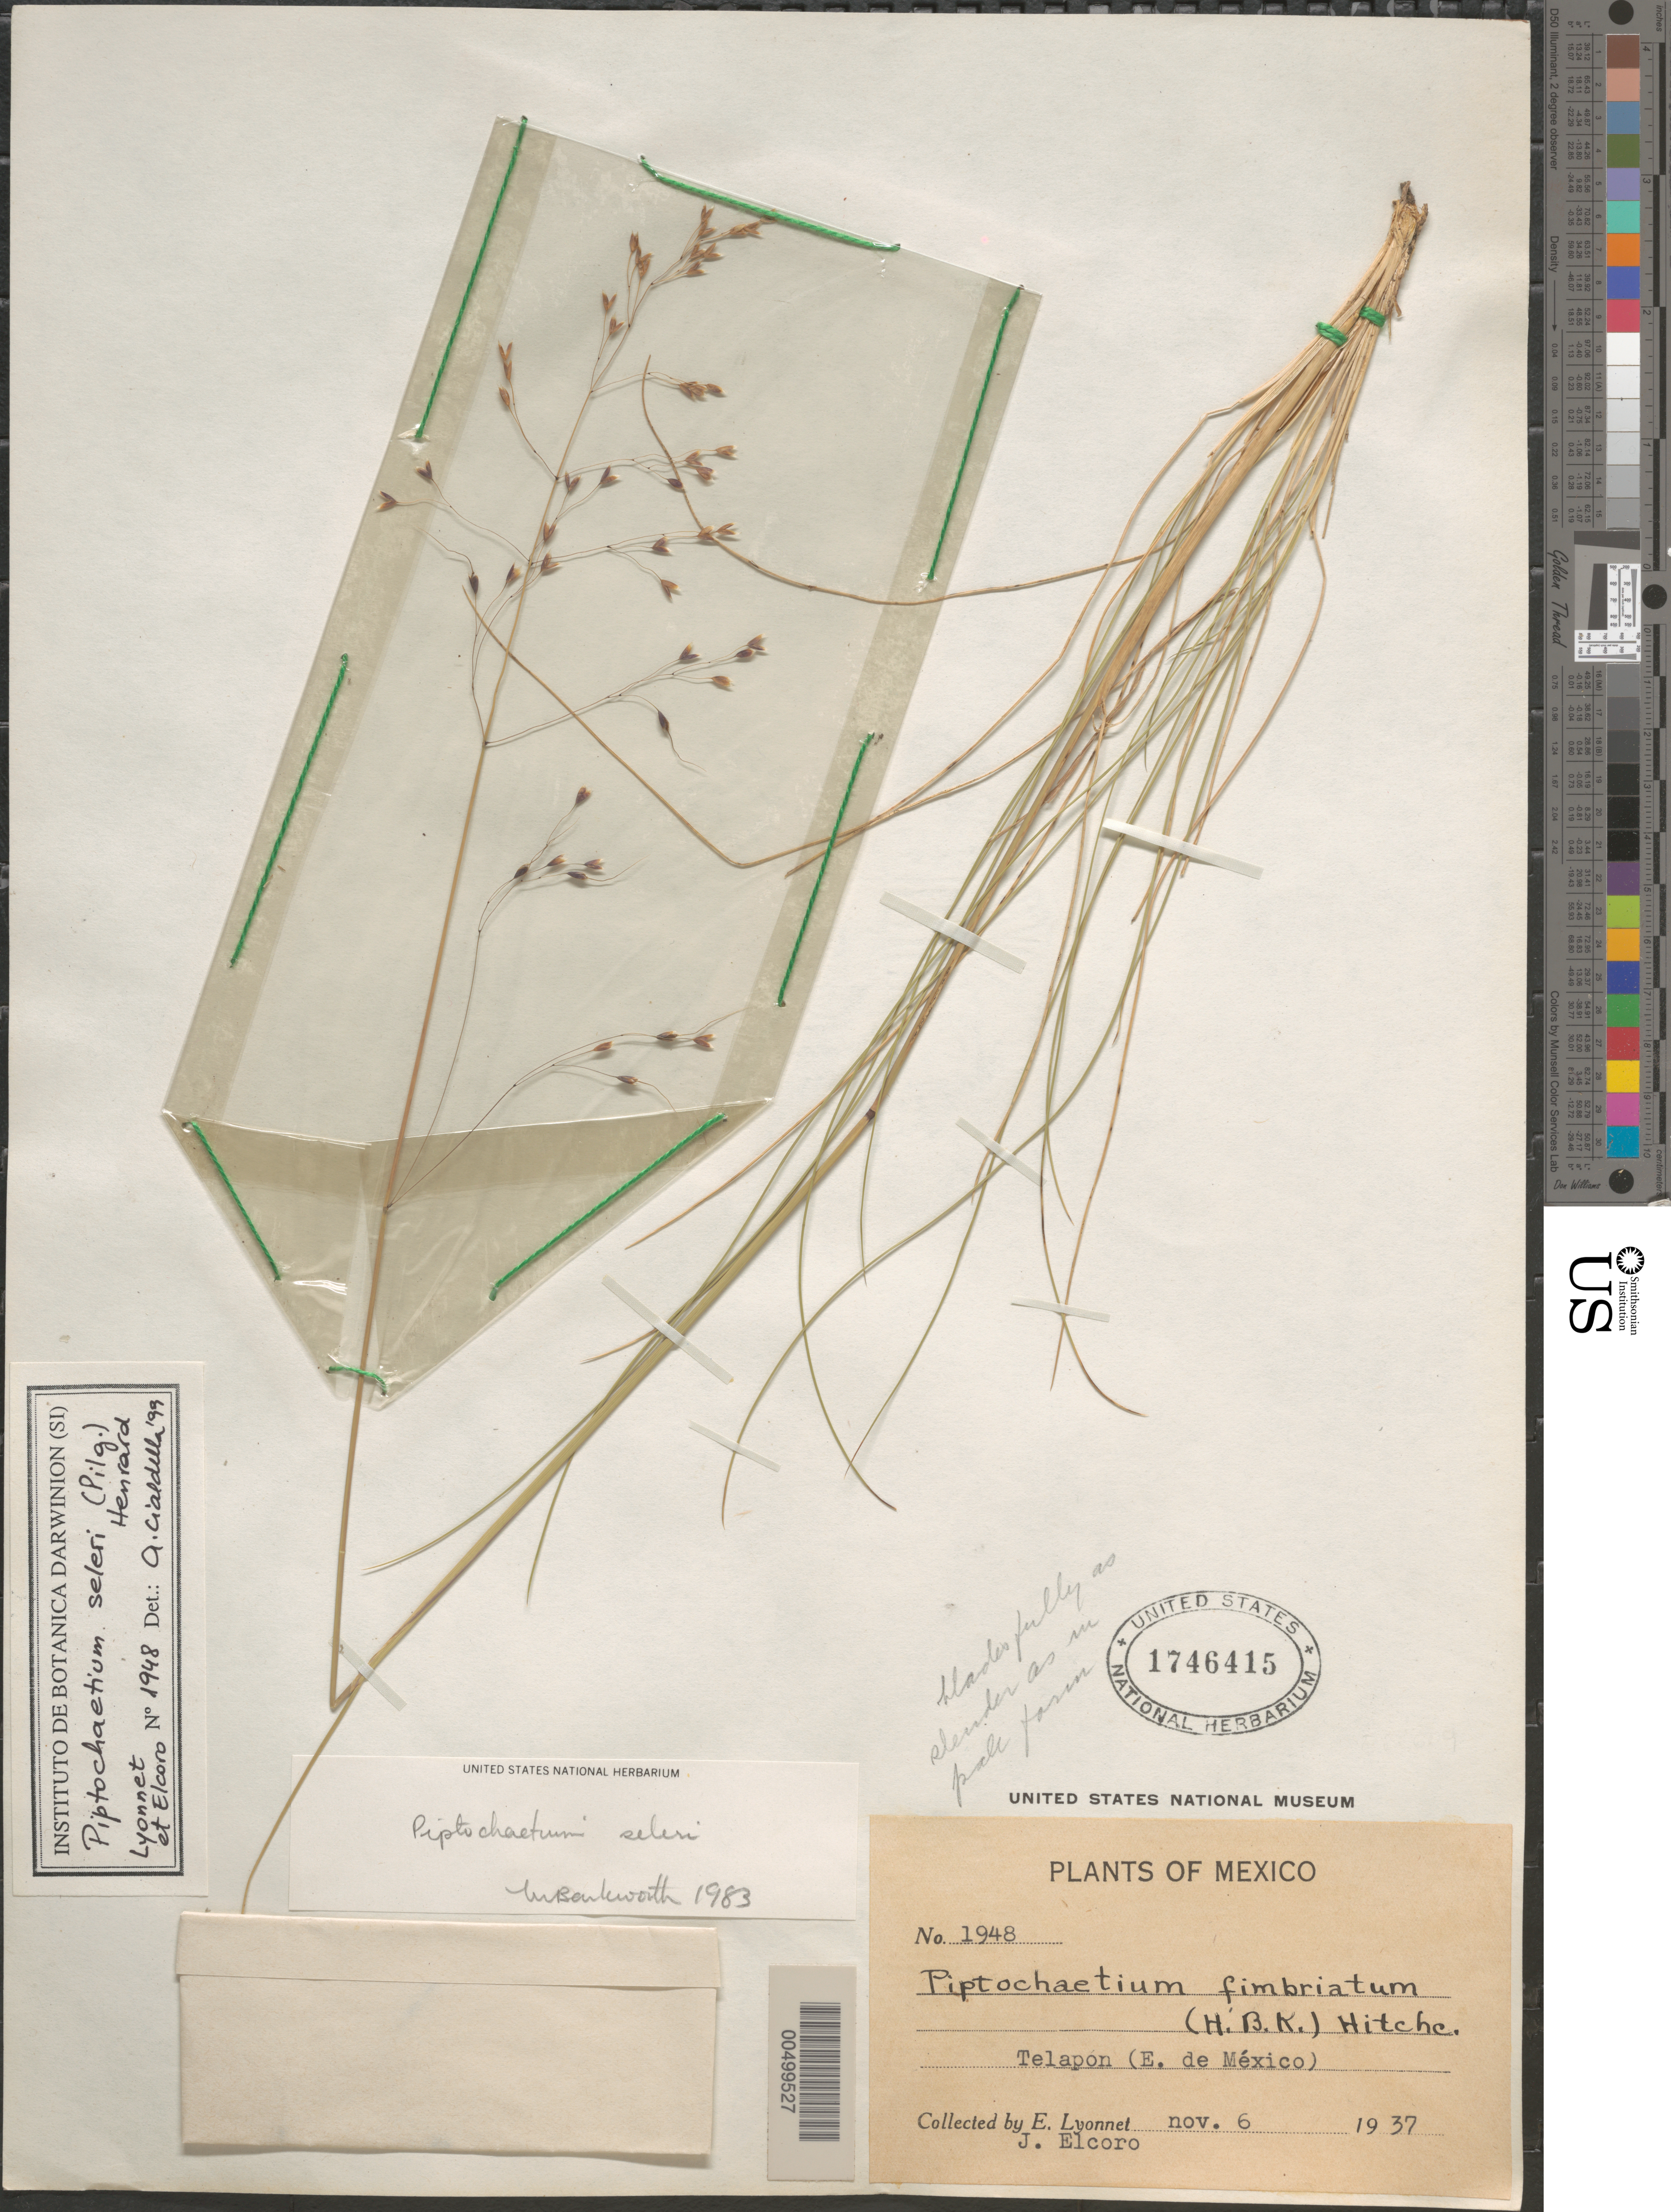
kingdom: Plantae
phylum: Tracheophyta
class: Liliopsida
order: Poales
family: Poaceae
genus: Piptochaetium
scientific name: Piptochaetium seleri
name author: (Pilg.) Henr.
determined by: Barkworth, M. E.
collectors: Bro. E. Lyonnet & J. Elcoro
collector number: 1948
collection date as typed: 6 Nov 1937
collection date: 1937-11-06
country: Mexico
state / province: México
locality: Telap¢n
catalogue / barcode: US 1746415